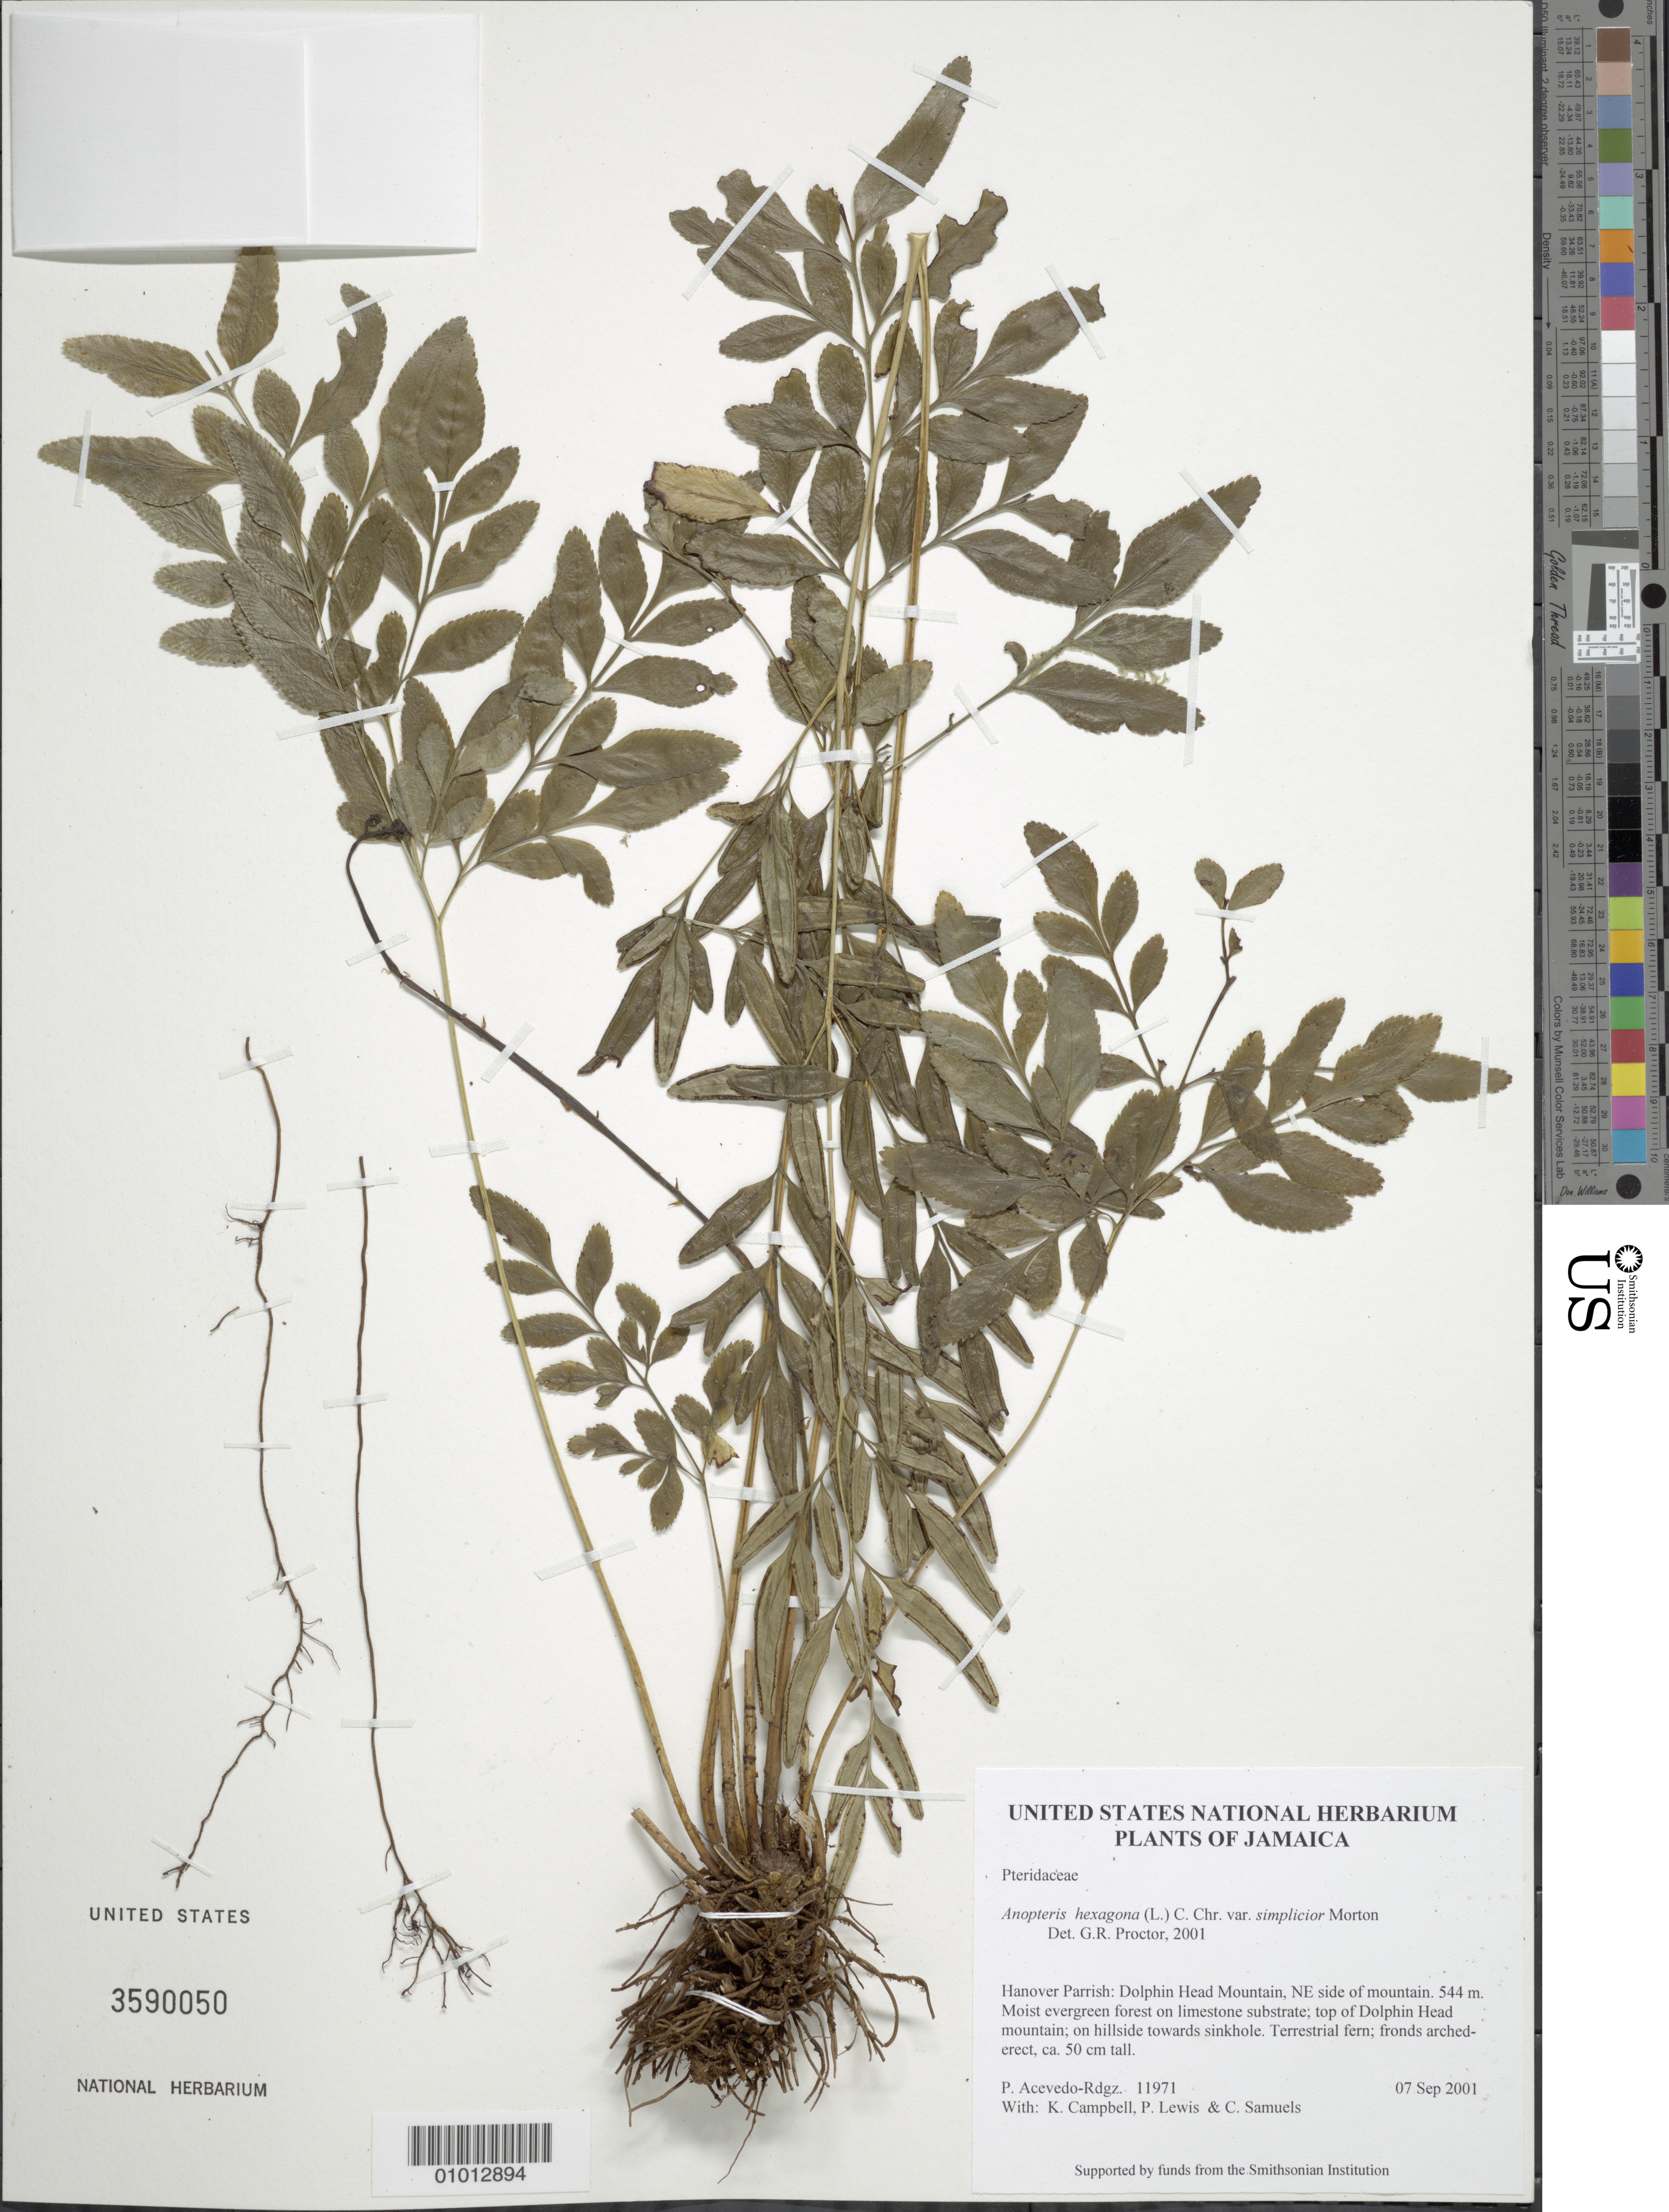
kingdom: Plantae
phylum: Tracheophyta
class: Polypodiopsida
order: Polypodiales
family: Pteridaceae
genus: Pteris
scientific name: Pteris hexagona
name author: (L.) Proctor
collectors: P. Acevedo-Rodr., K. Campbell, P. Lewis & C. Samuels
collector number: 11971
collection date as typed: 07 Sep 2001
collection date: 2001-09-07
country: Jamaica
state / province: Hanover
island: Jamaica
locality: Hanover Parrish: Dolphin Head Mountain, NE side of mountain.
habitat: Moist evergreen forest on limestone substrate; top of Dolphin Head mountain; on hillside towards sinkhole.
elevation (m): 544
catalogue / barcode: US 3590050